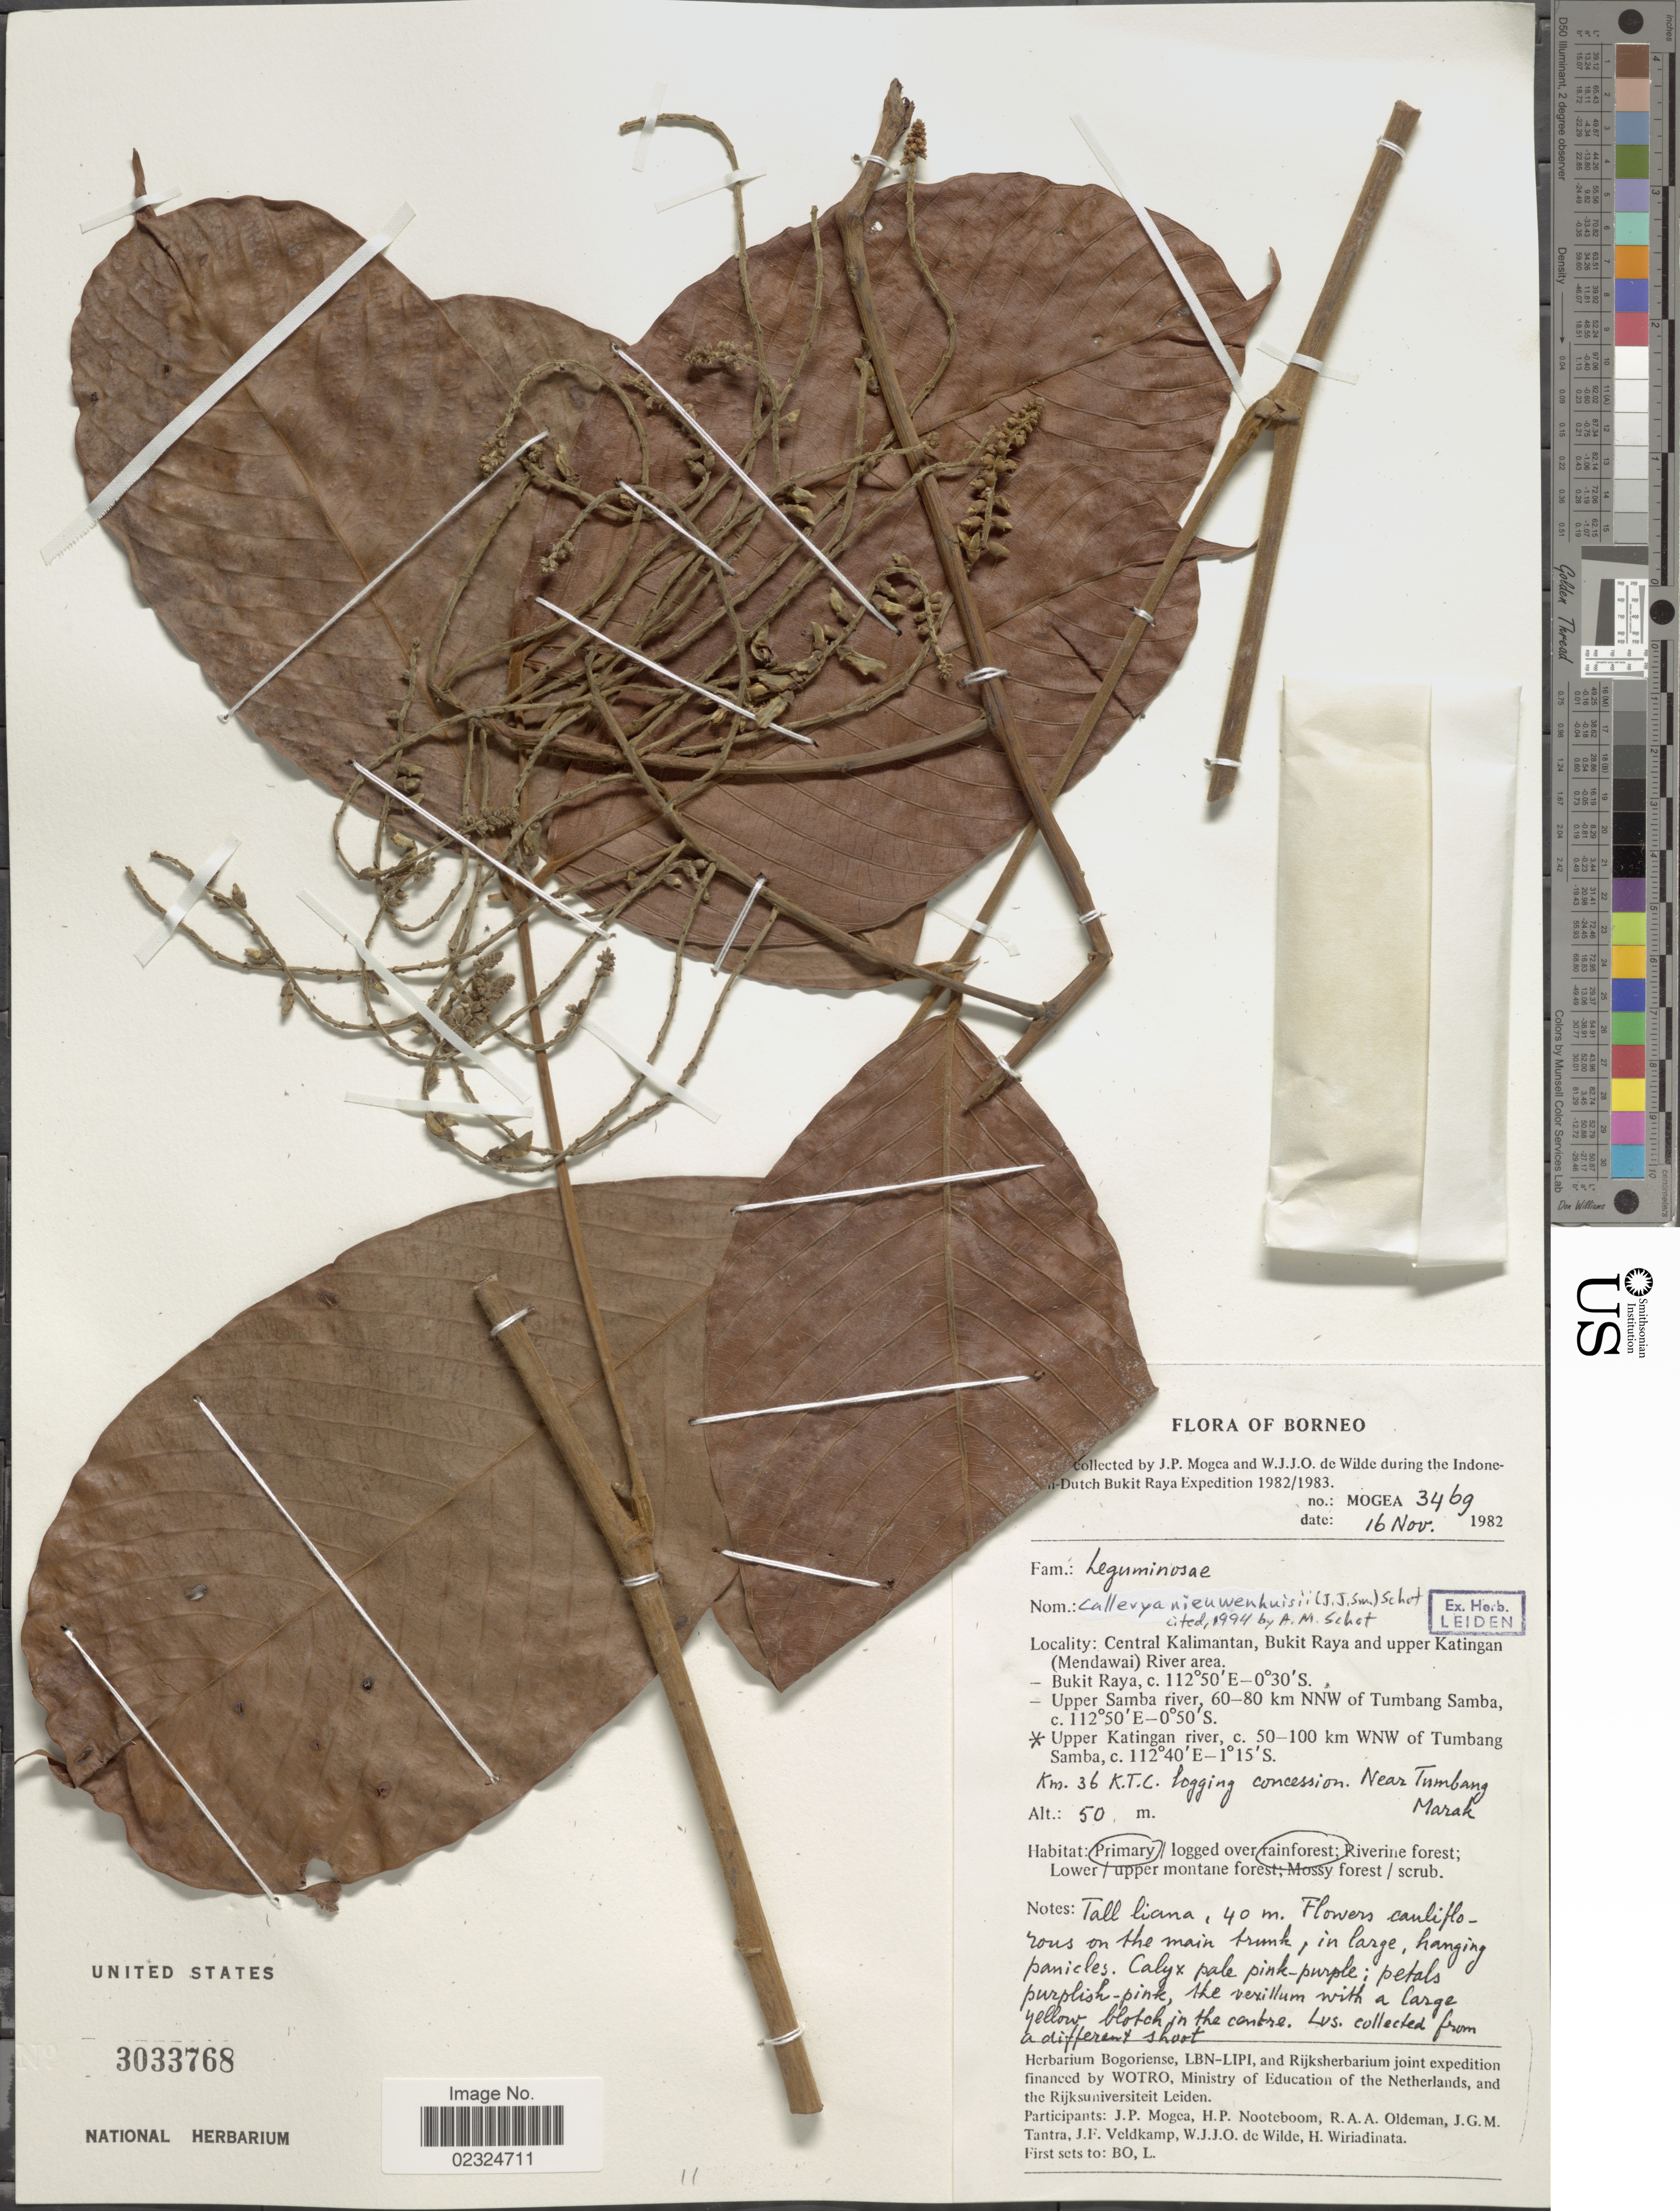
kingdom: Plantae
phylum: Tracheophyta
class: Magnoliopsida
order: Fabales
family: Fabaceae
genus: Whitfordiodendron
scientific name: Whitfordiodendron nieuwenhusii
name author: (J.J. Sm.) Dunn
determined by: Strong, Mark T., (BOT), Smithsonian Institution - National Museum of Natural History (UNITED STATES)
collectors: J. Mogea & W. J. de Wilde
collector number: Mogea 3469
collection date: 1982-11-16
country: Indonesia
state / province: Kalimantan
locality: Central Kalimantan, Bukit Raya and upper Katingan, (Mendawai) . Upper Katignan river, c. 50-100 km WNW of Tumbang Samba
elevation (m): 50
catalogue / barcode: US 3033768